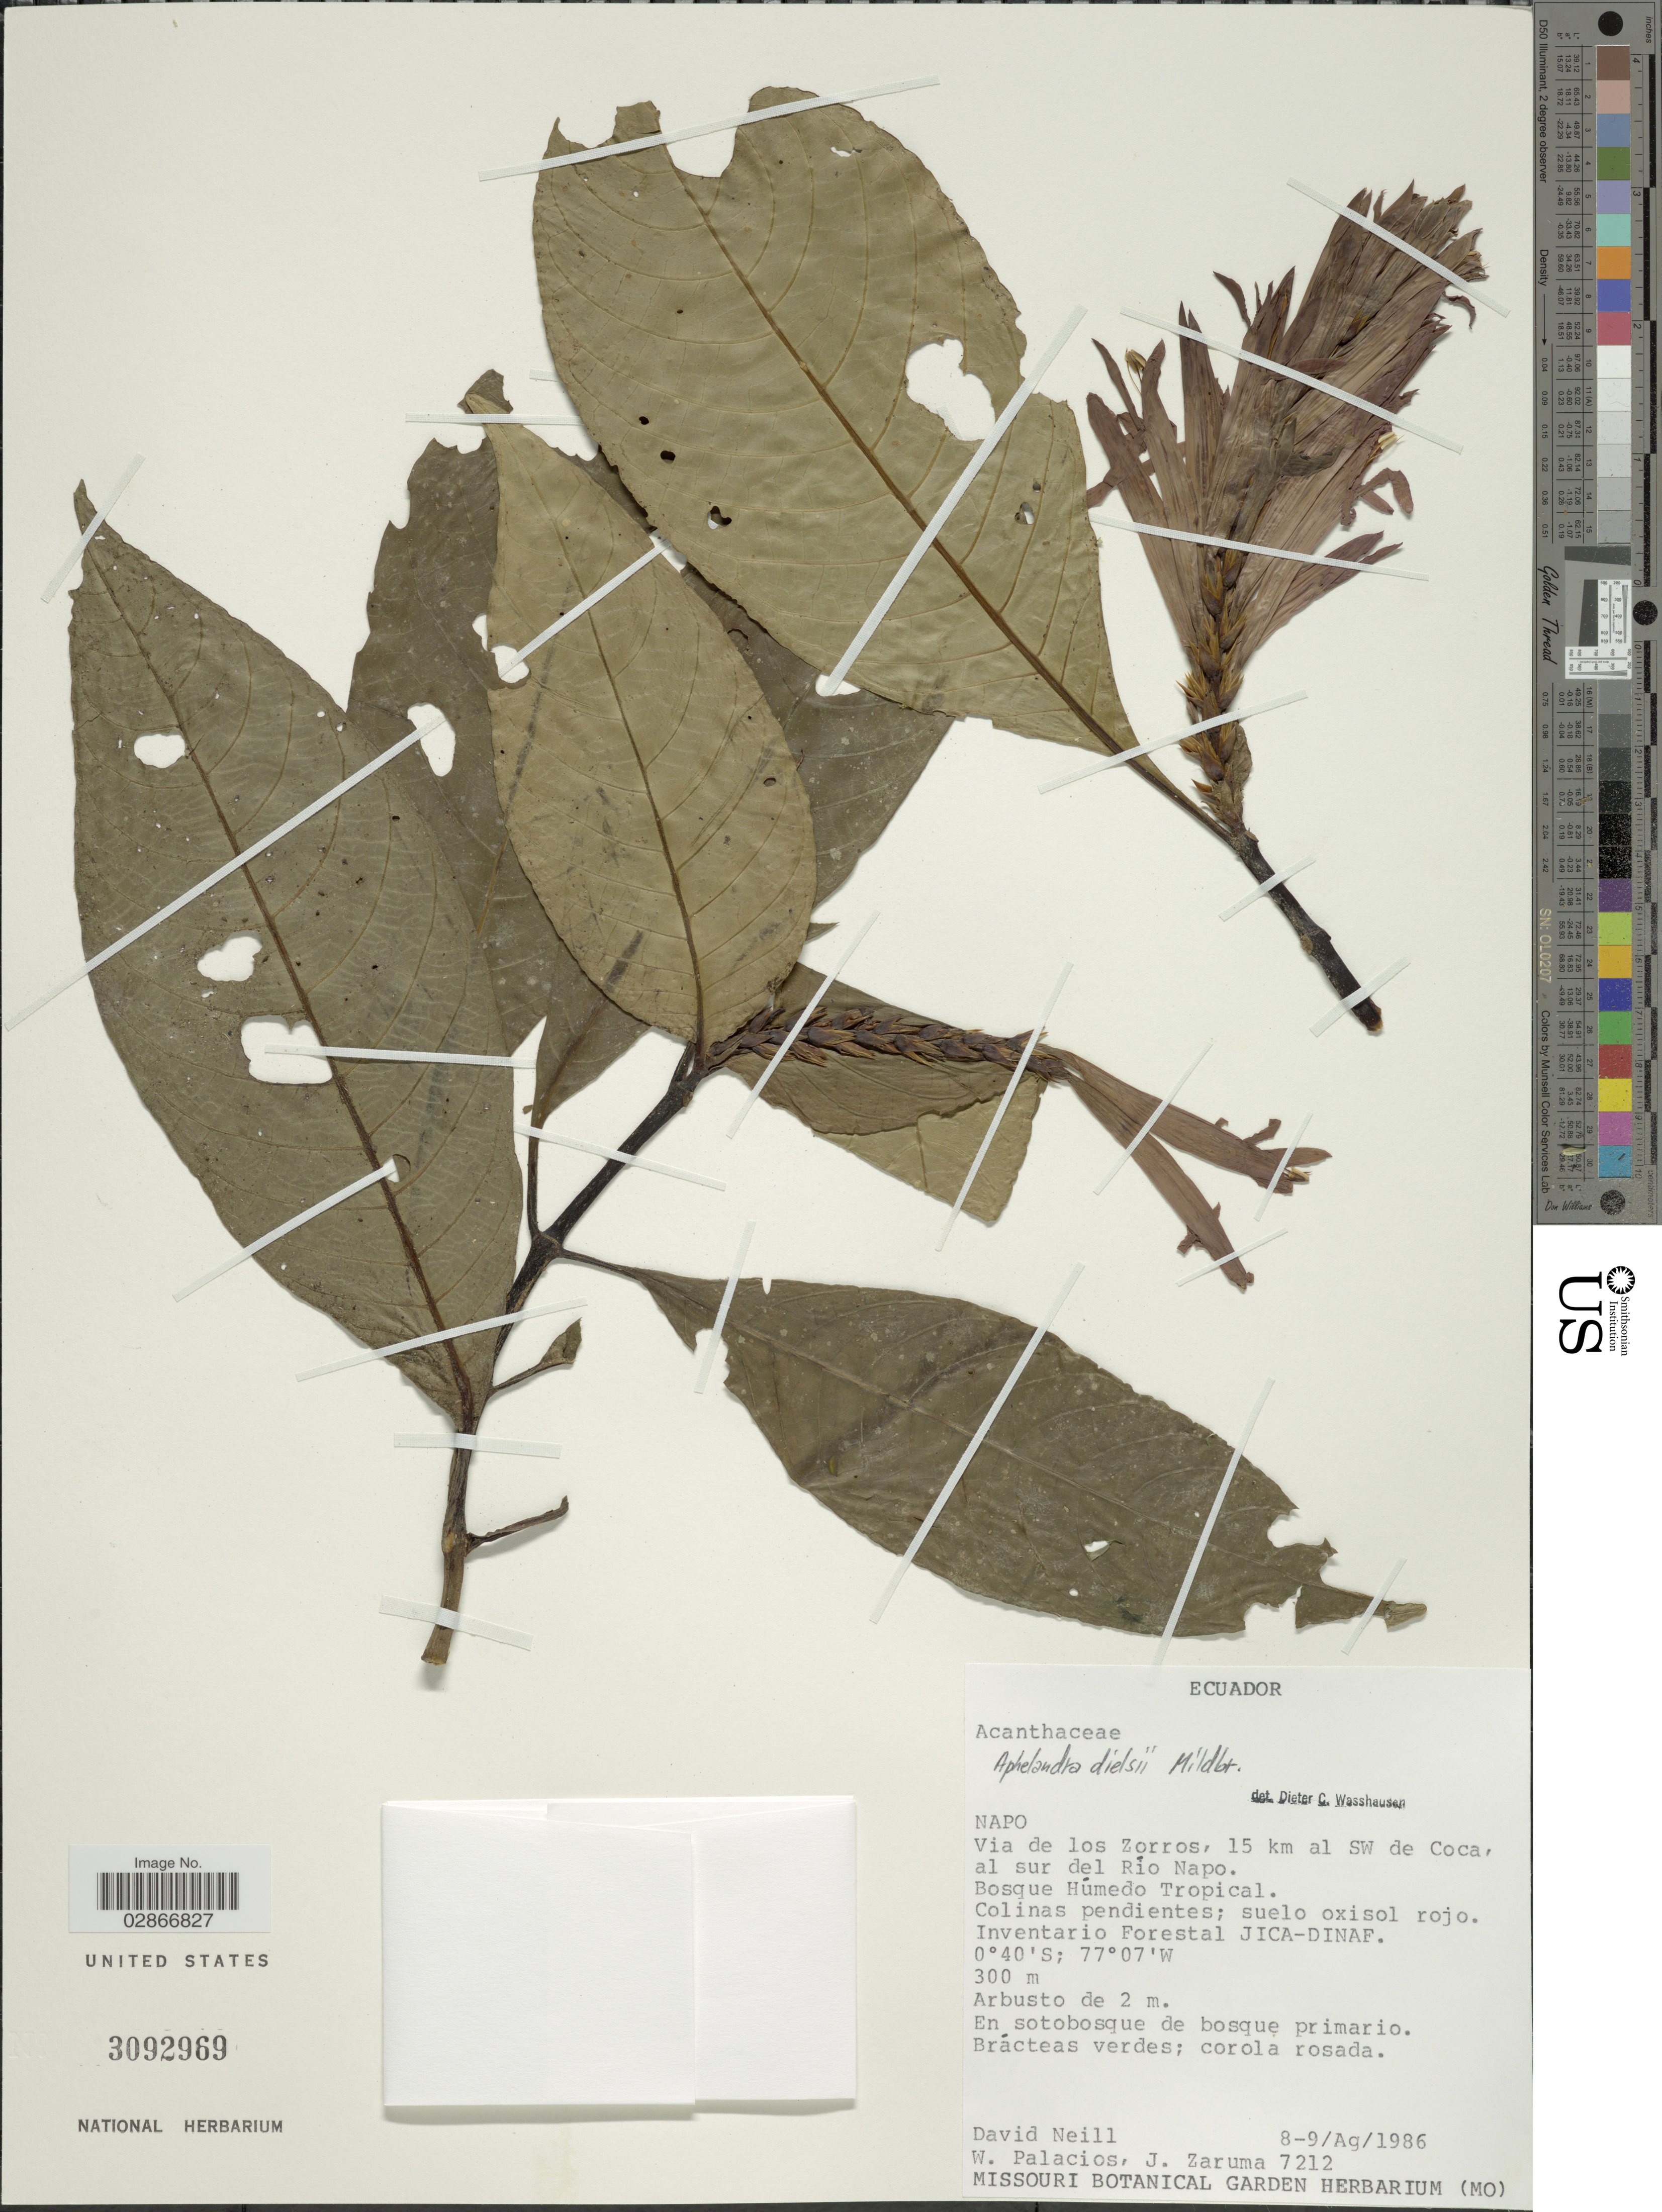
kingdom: Plantae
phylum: Tracheophyta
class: Magnoliopsida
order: Lamiales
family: Acanthaceae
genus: Aphelandra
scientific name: Aphelandra dielsii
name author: Mildbr.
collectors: D. Neill, W. Palacios & J. Zaruma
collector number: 7212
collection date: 1986-08-08/1986-08-09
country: Ecuador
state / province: Napo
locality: Via de los Zorros, 15 km al SW de Coca, al sur del Río Napo.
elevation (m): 300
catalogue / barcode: US 3092969